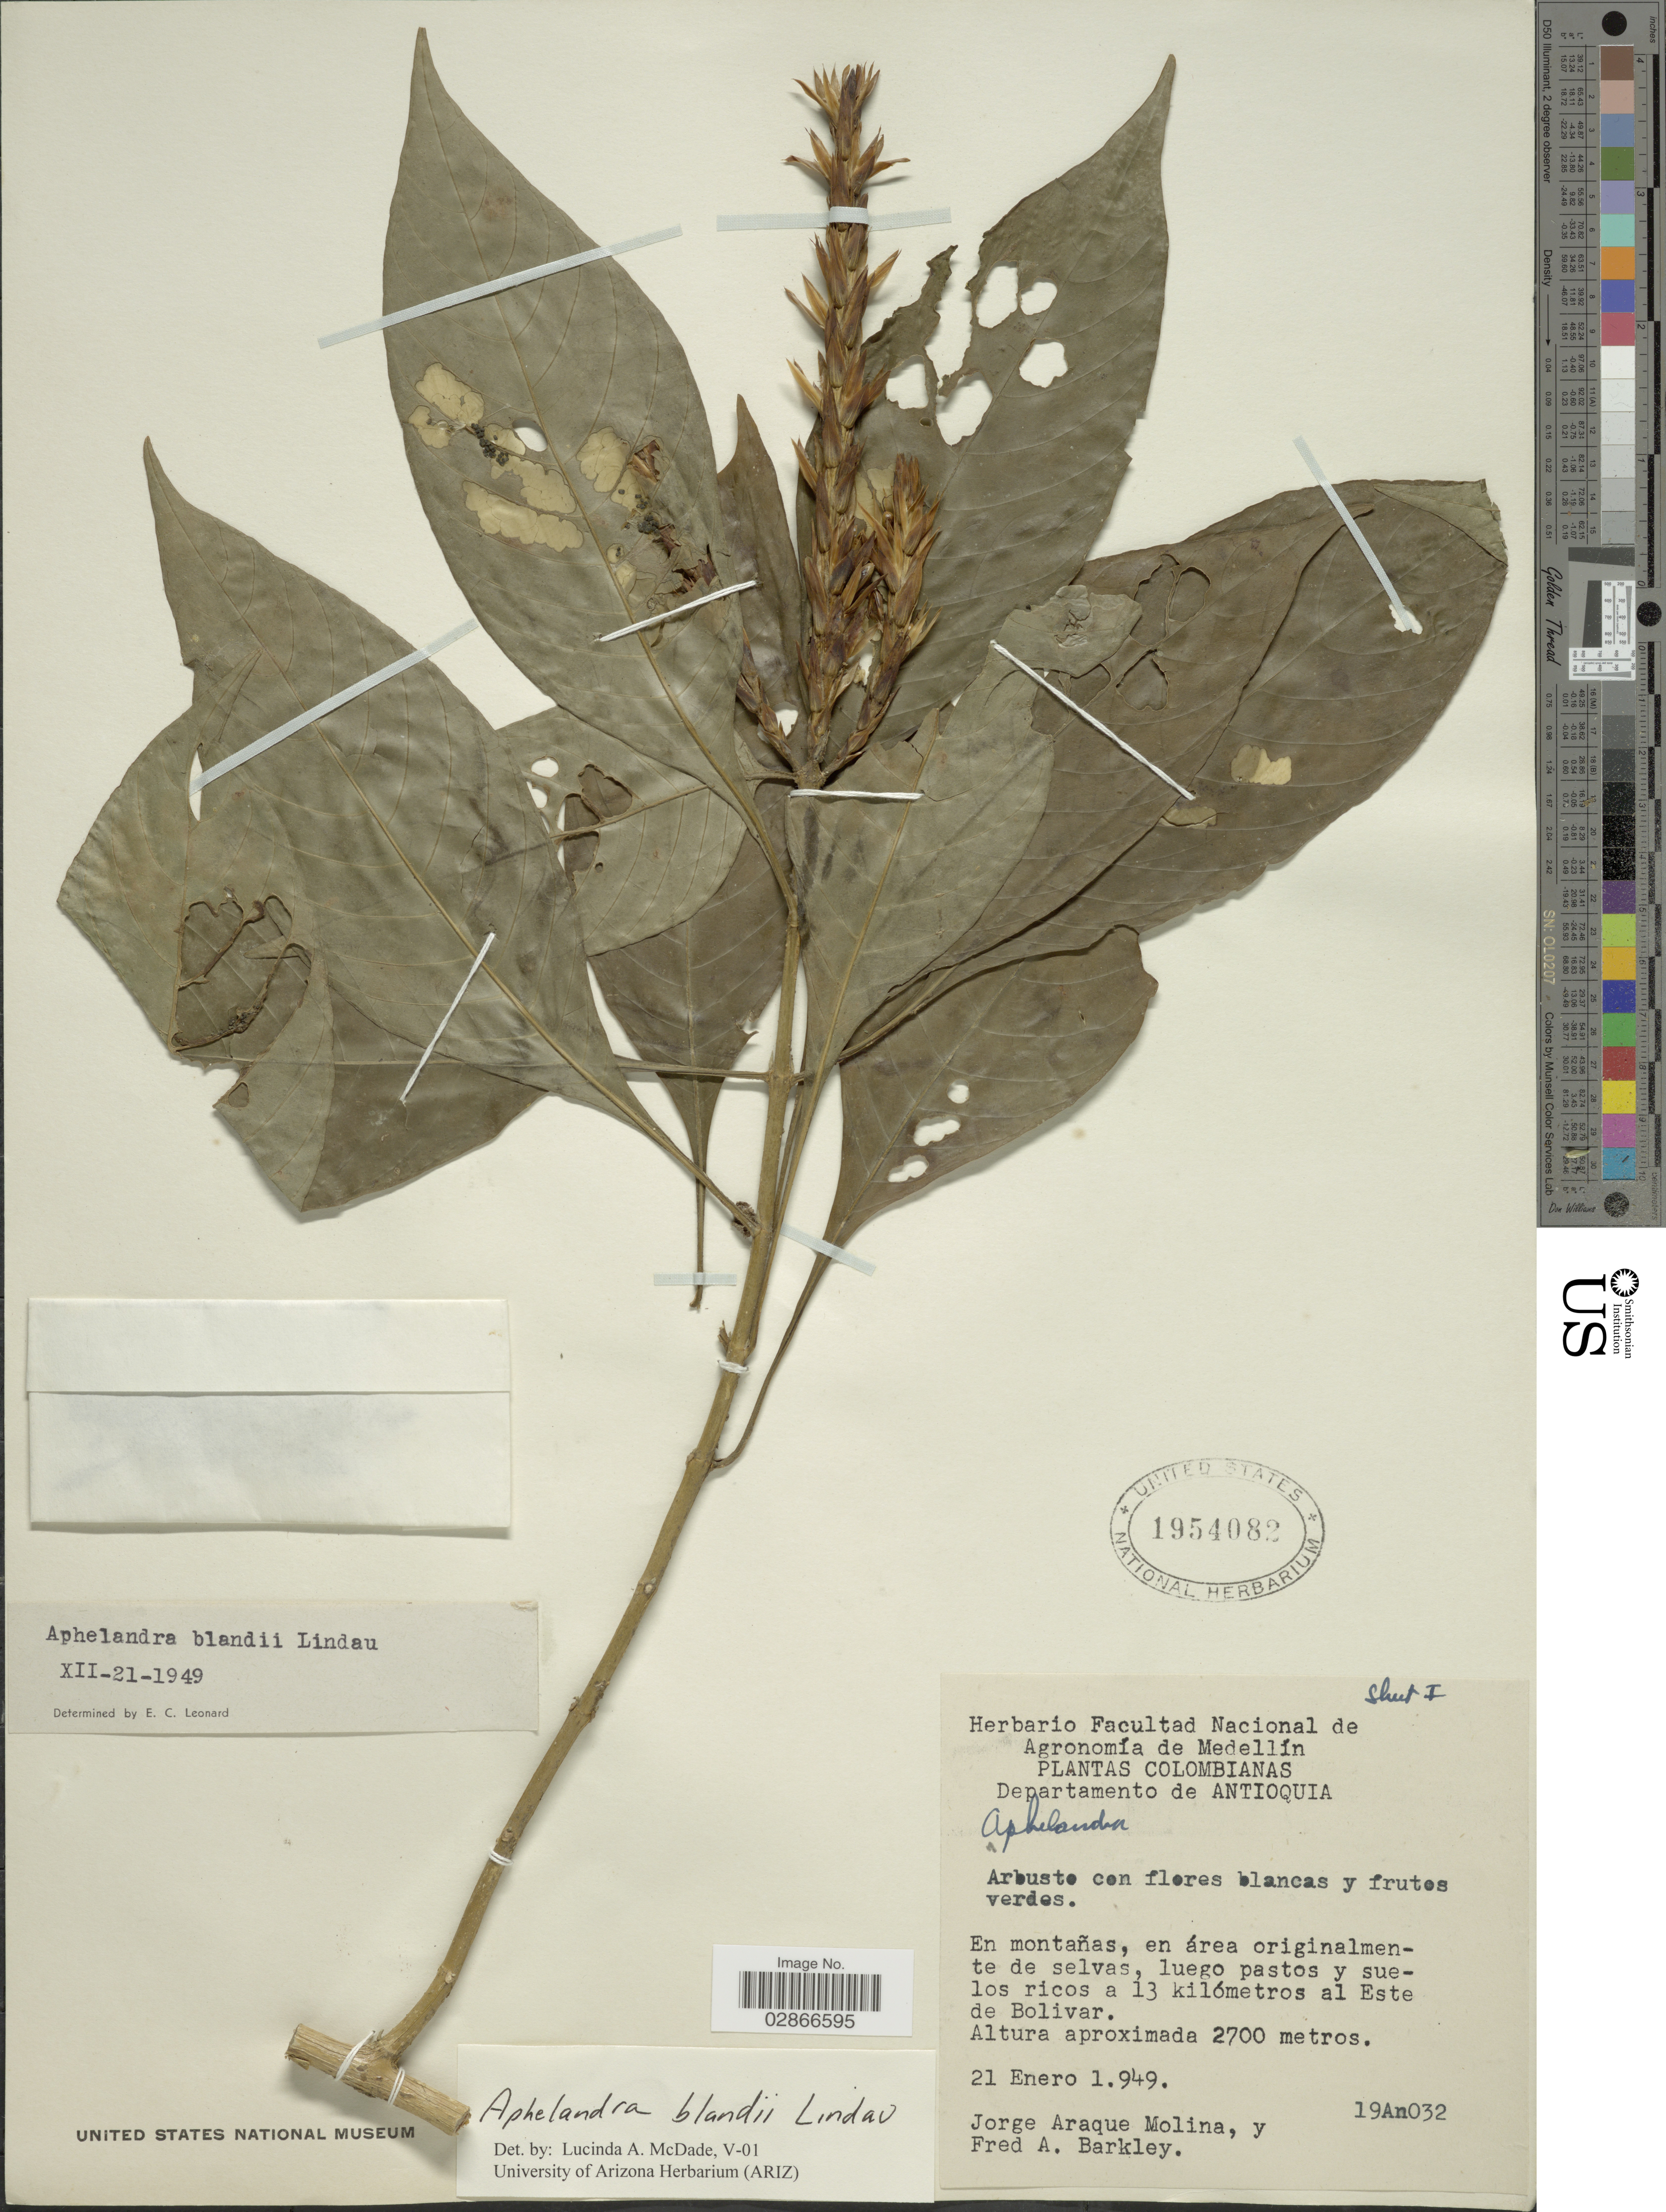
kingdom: Plantae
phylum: Tracheophyta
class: Magnoliopsida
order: Lamiales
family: Acanthaceae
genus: Aphelandra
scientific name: Aphelandra blandii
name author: Lindau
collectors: J. A. Molina & F. A. Barkley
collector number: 19An032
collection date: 1949-01-21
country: Colombia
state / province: Antioquia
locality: Departamento de Antioquia. Luego pastos y suelos ricos a 13 kilómetros al Este de Bolivar.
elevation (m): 2700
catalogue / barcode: US 1954082